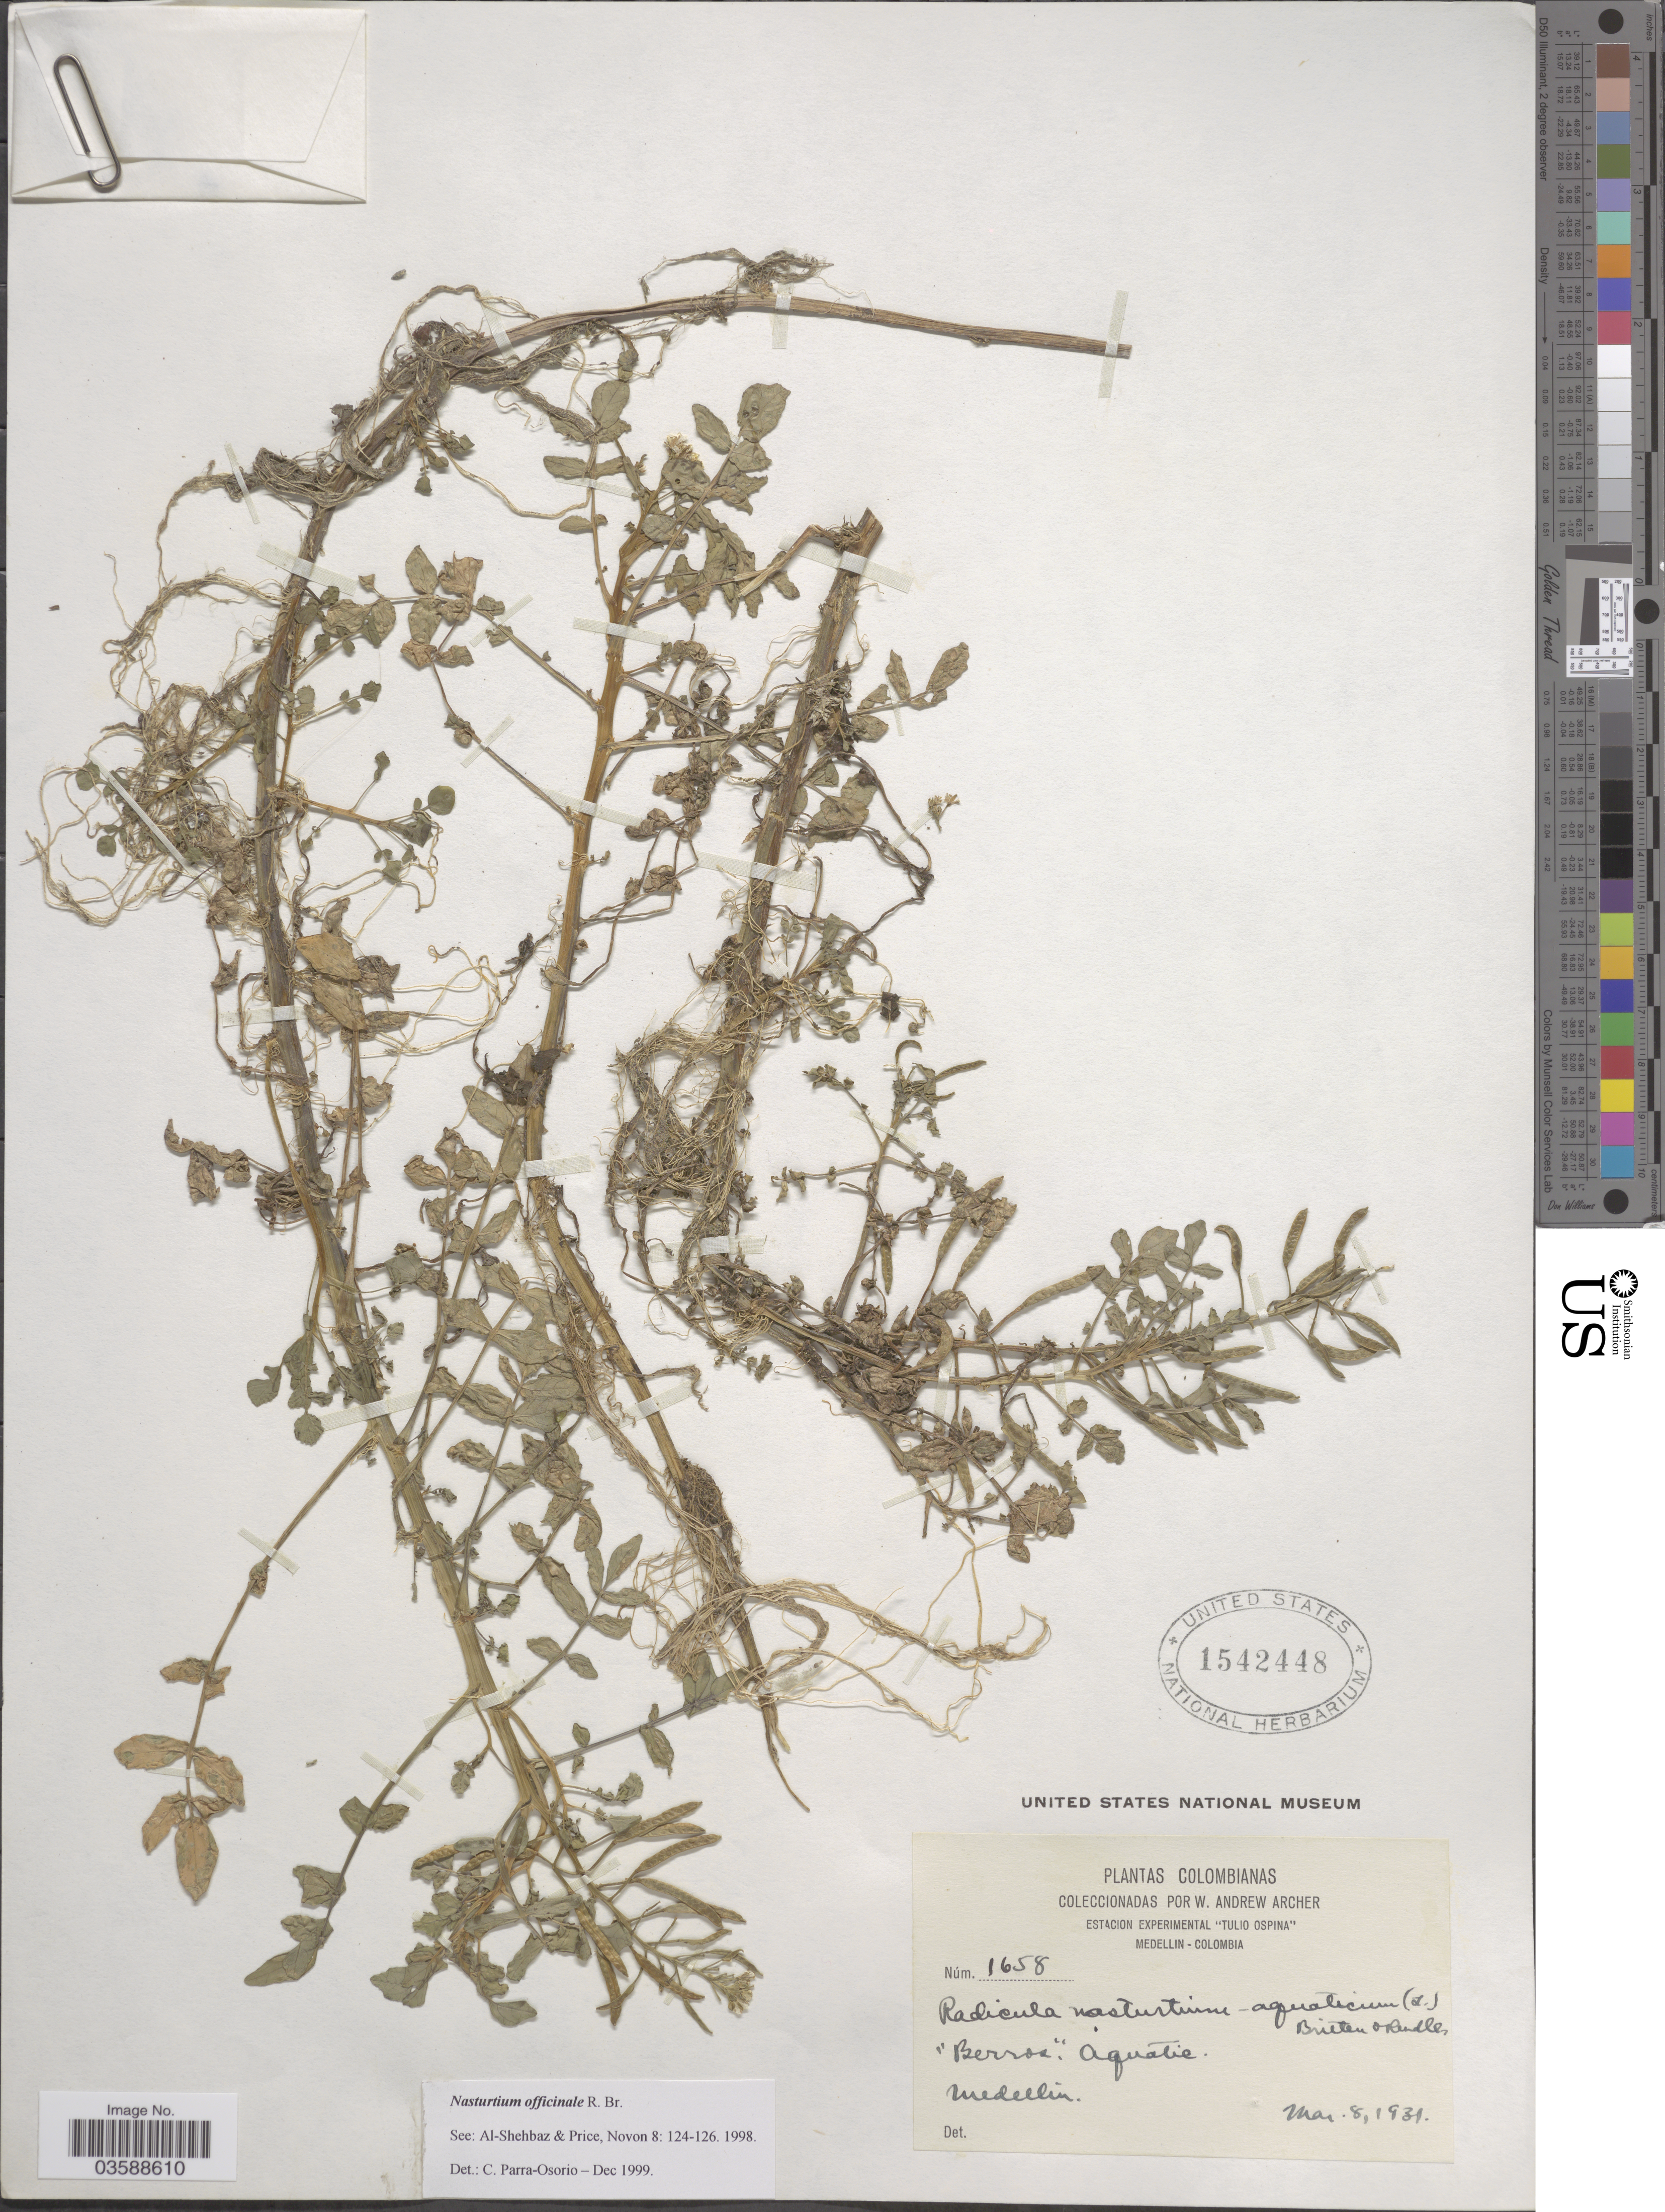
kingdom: Plantae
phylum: Tracheophyta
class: Magnoliopsida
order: Brassicales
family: Brassicaceae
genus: Nasturtium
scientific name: Nasturtium officinale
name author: R. Br.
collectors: W. A. Archer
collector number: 1658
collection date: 1931-03-08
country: Colombia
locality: Medillin.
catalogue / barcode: US 1542448